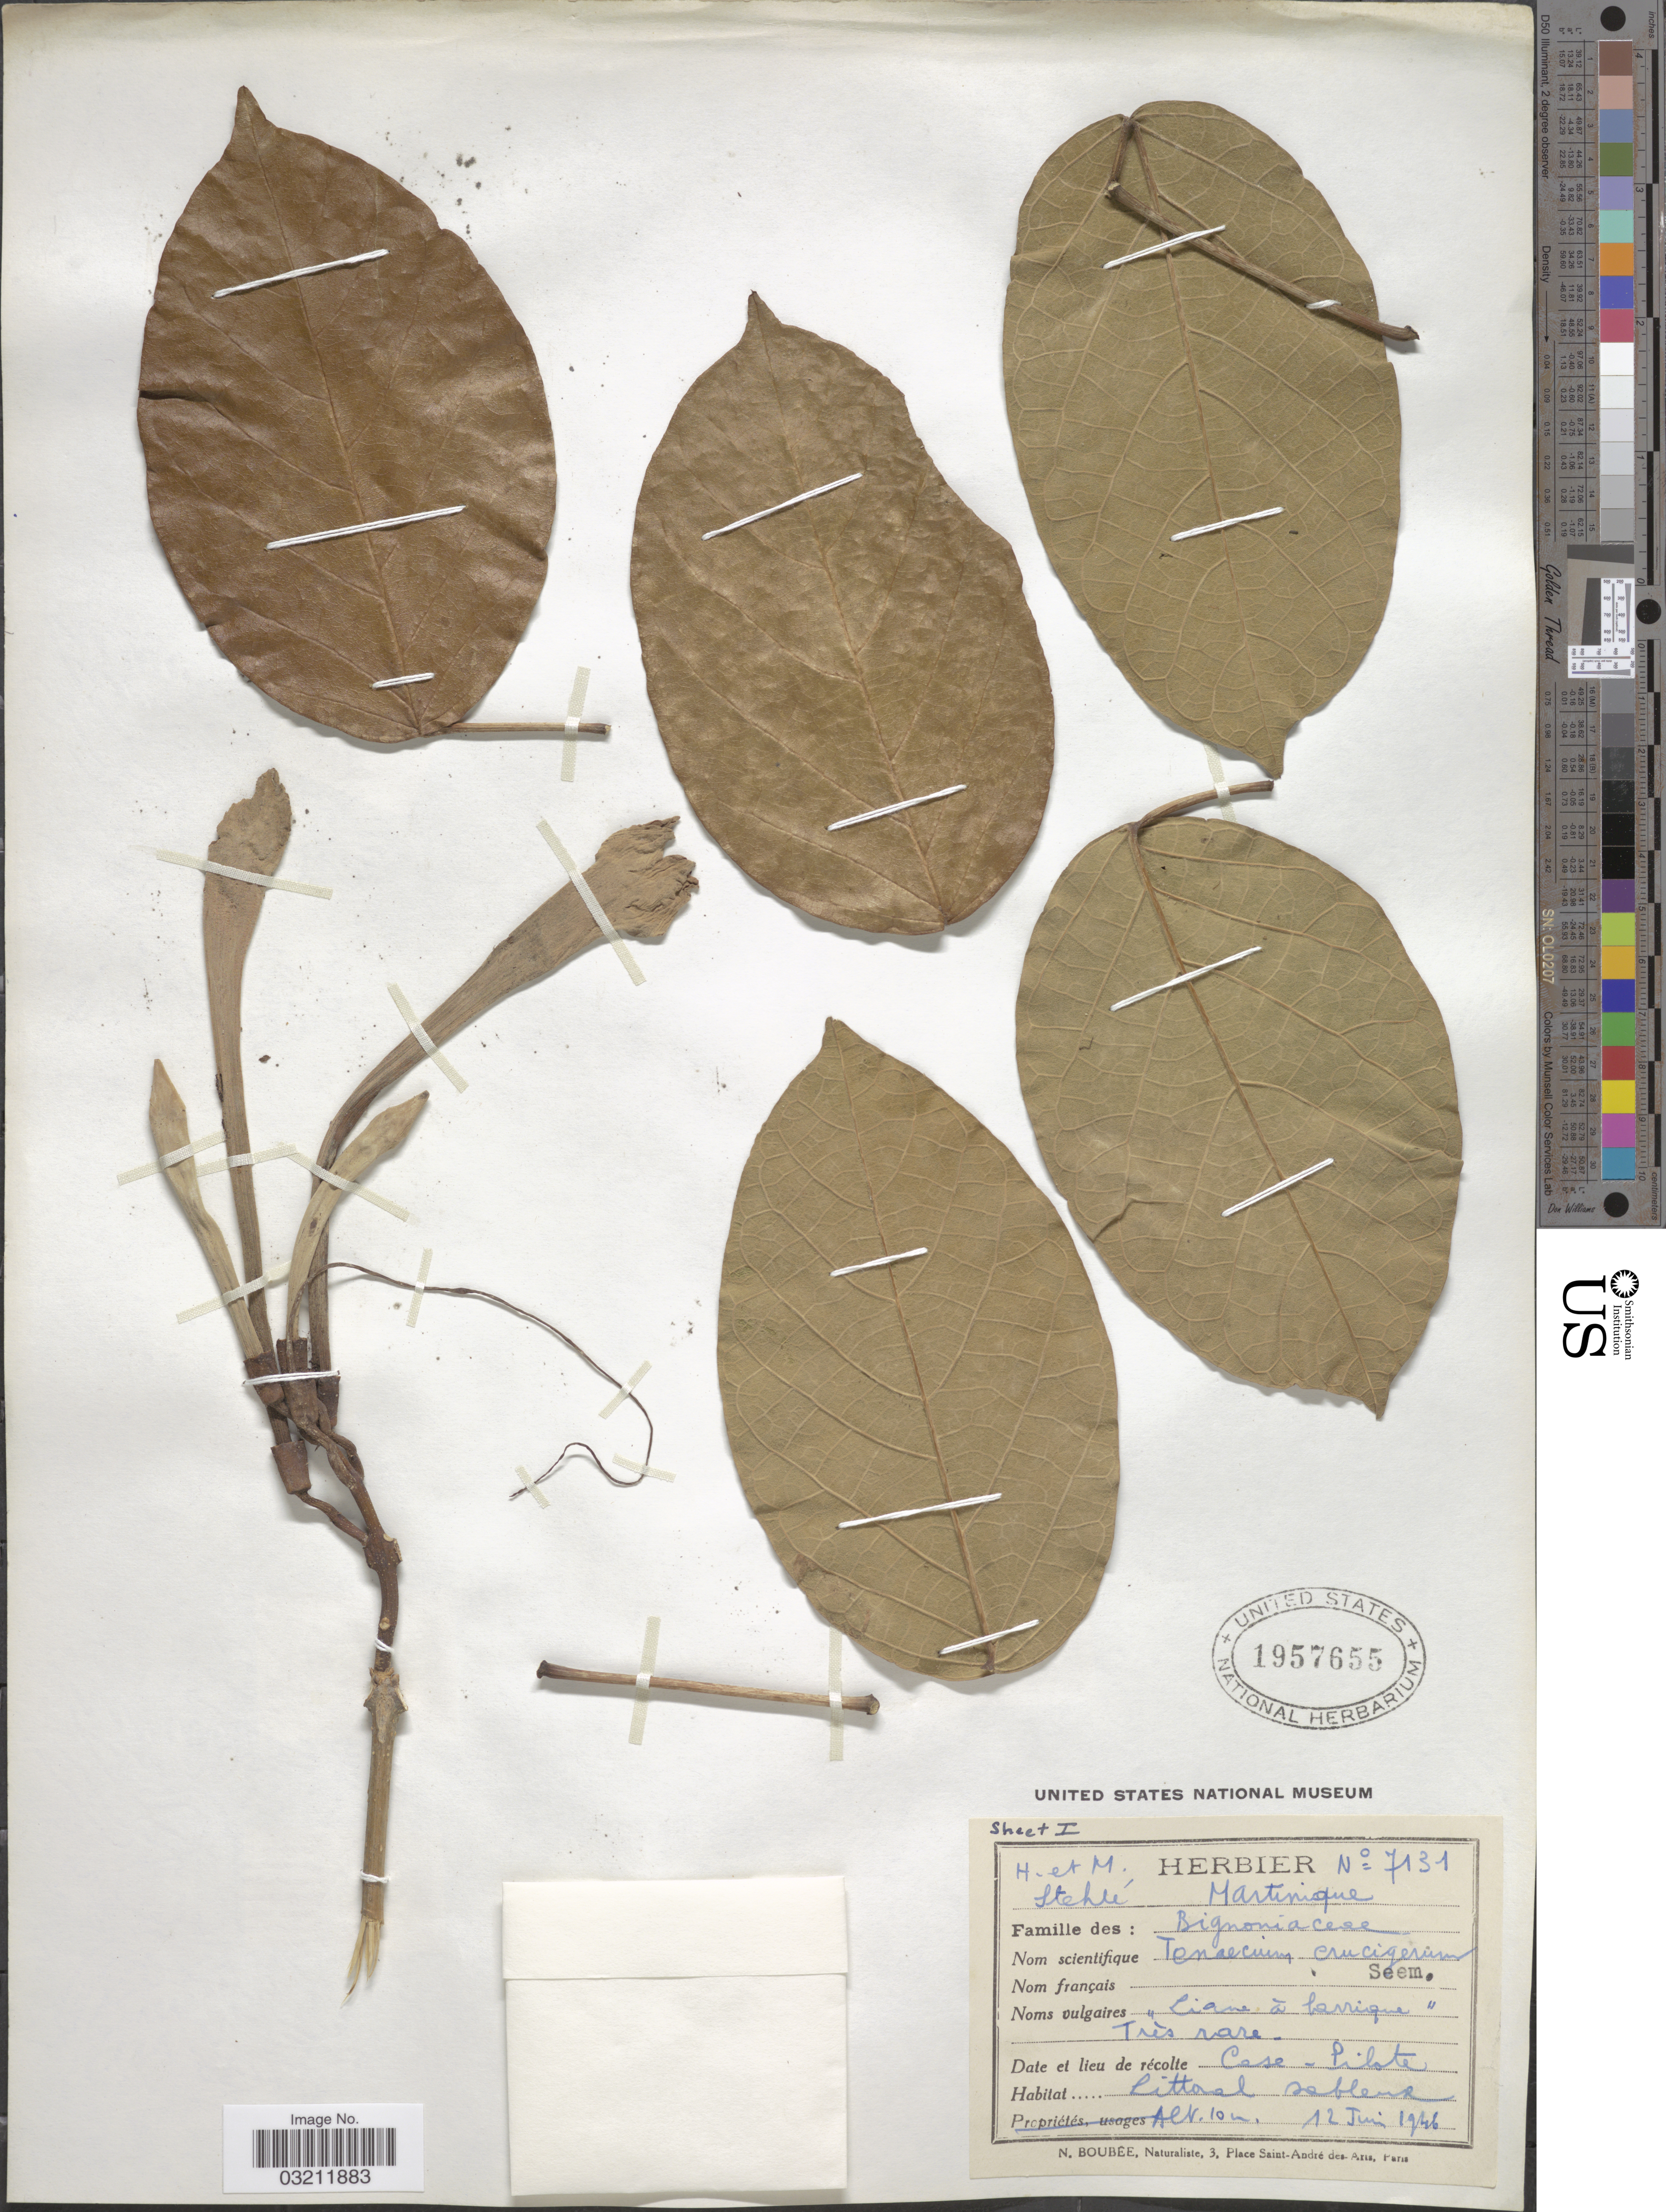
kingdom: Plantae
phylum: Tracheophyta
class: Magnoliopsida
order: Lamiales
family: Bignoniaceae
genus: Tanaecium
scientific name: Tanaecium crucigerum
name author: Seem.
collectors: H. Stehlé & M. Stehlé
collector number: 7131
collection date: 1946-06-12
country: Martinique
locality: Case-Pilote.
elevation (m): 10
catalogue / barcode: US 1957655